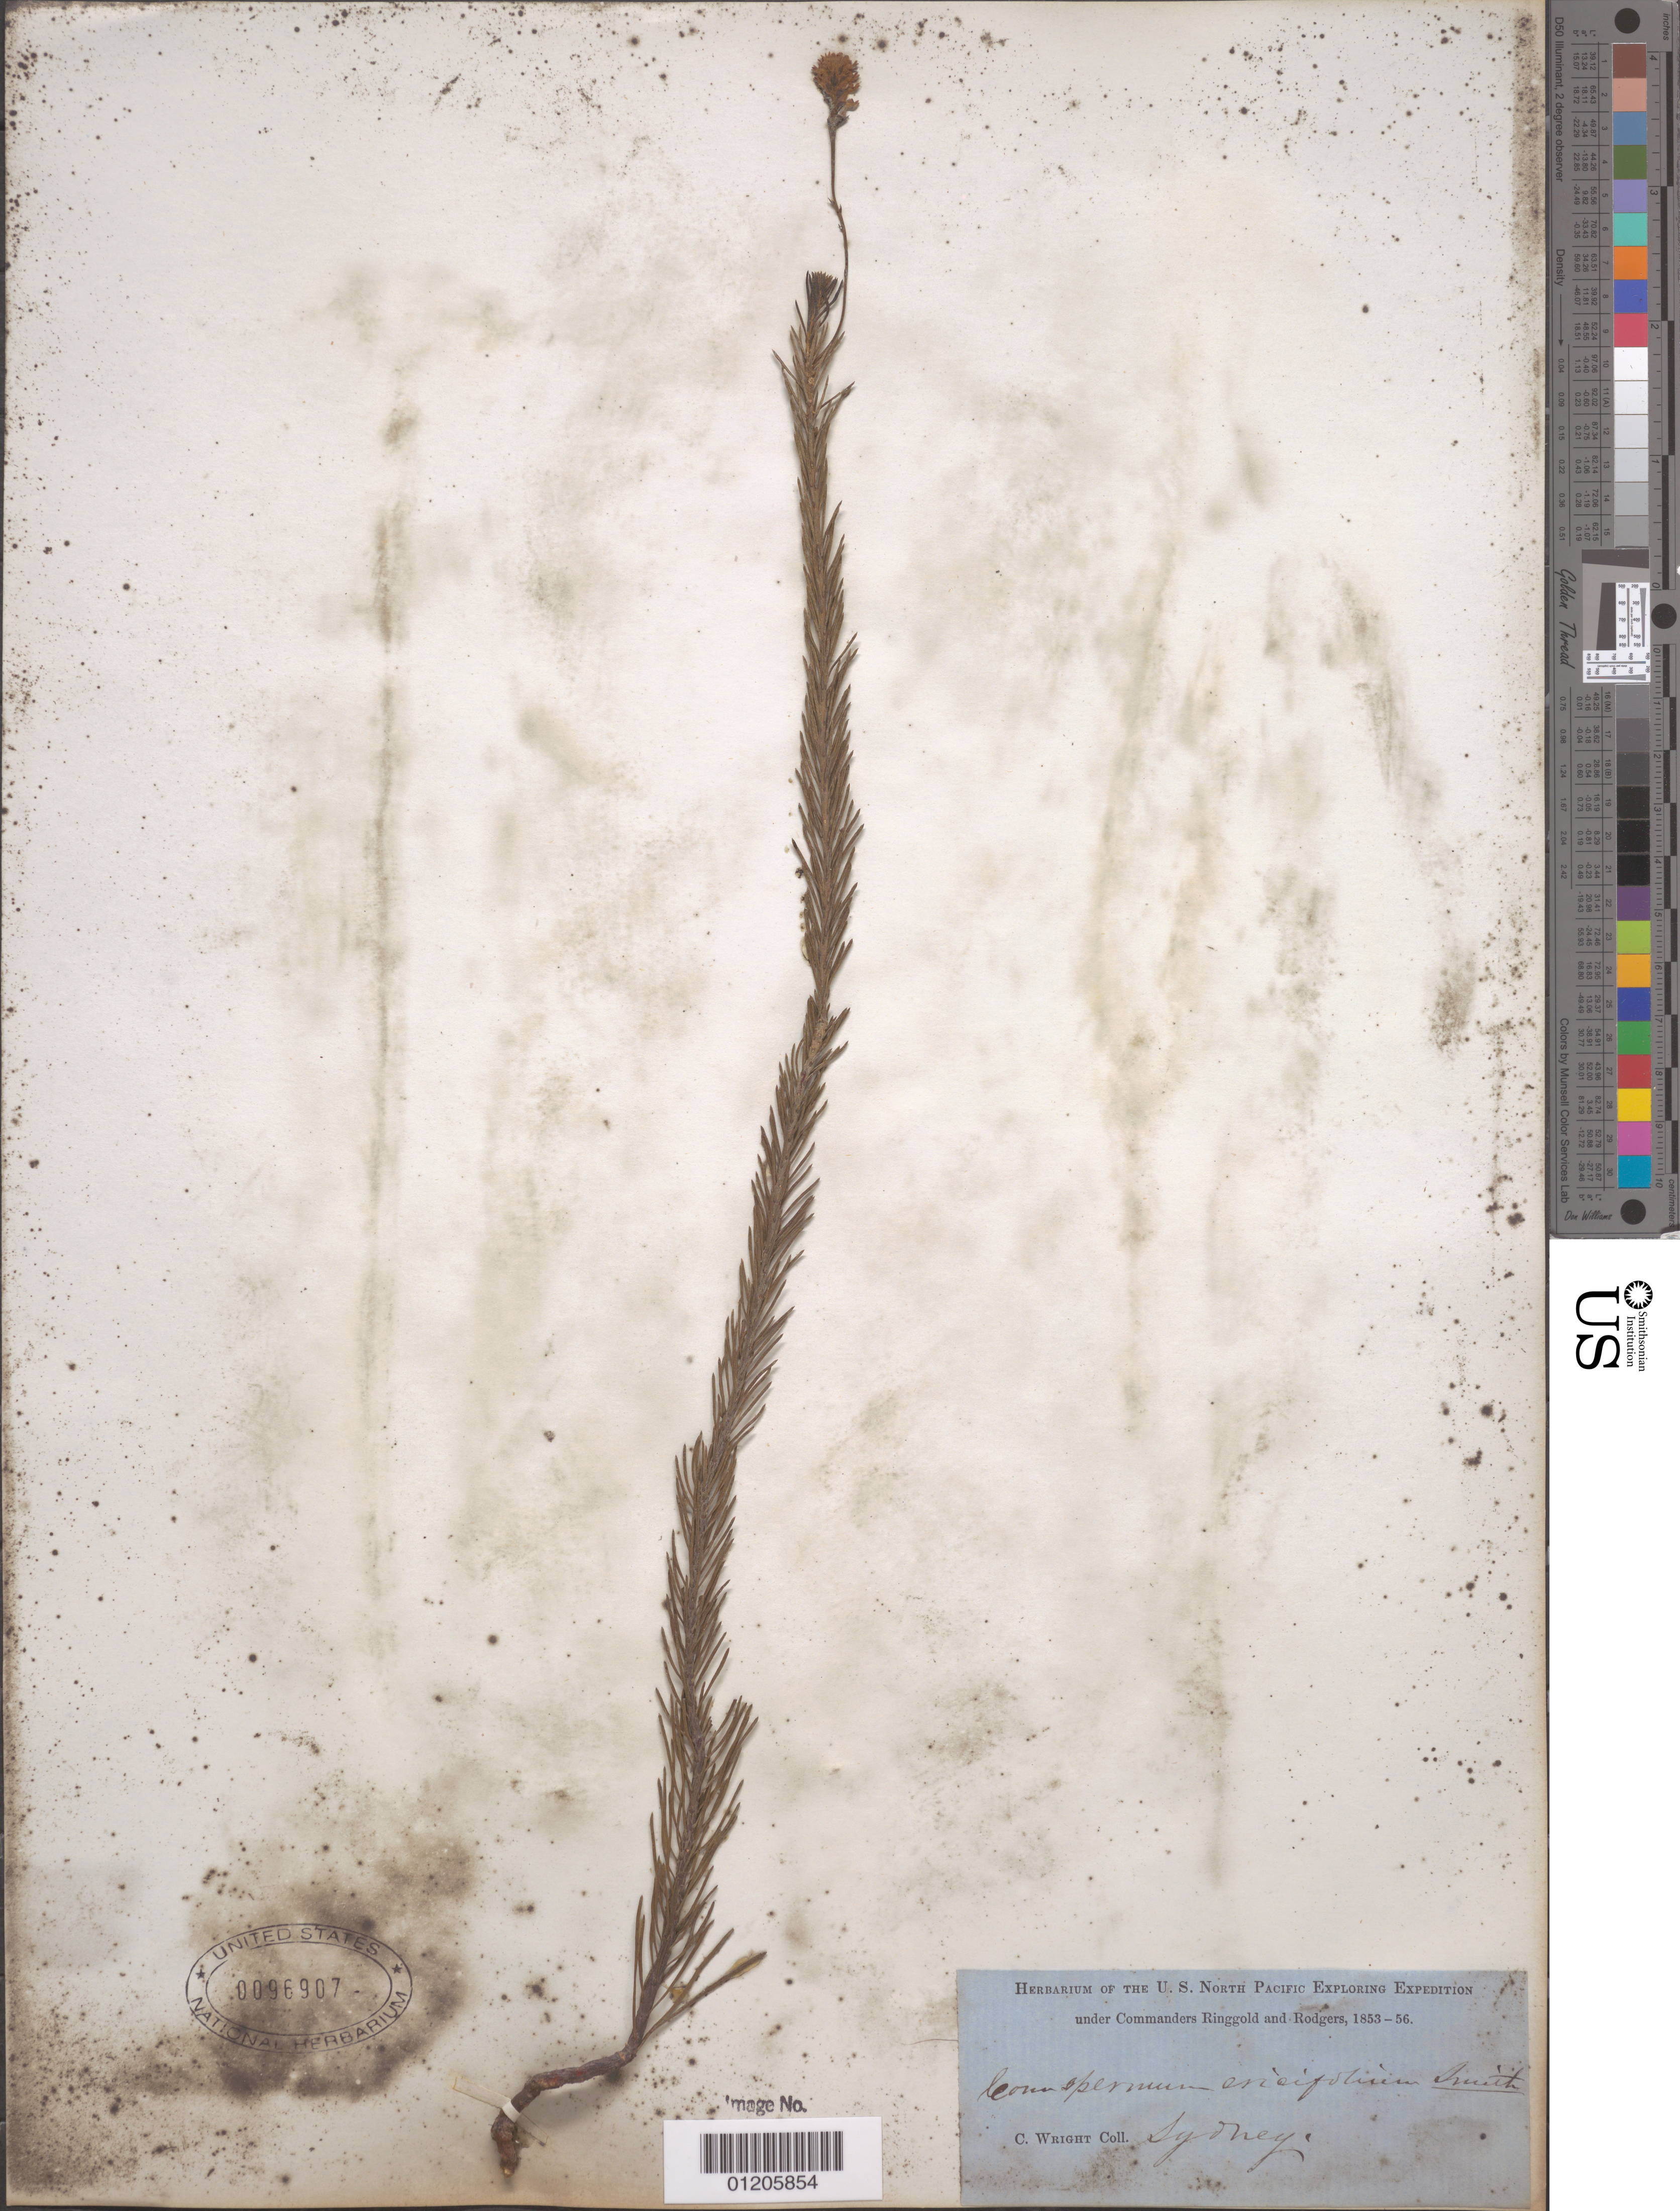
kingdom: Plantae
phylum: Tracheophyta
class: Magnoliopsida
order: Proteales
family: Proteaceae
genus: Conospermum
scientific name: Conospermum ericifolium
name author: Sm.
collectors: C. Wright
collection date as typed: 1853 to -- -- 1856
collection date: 1853/1856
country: Australia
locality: Sydney.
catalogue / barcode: US 96907